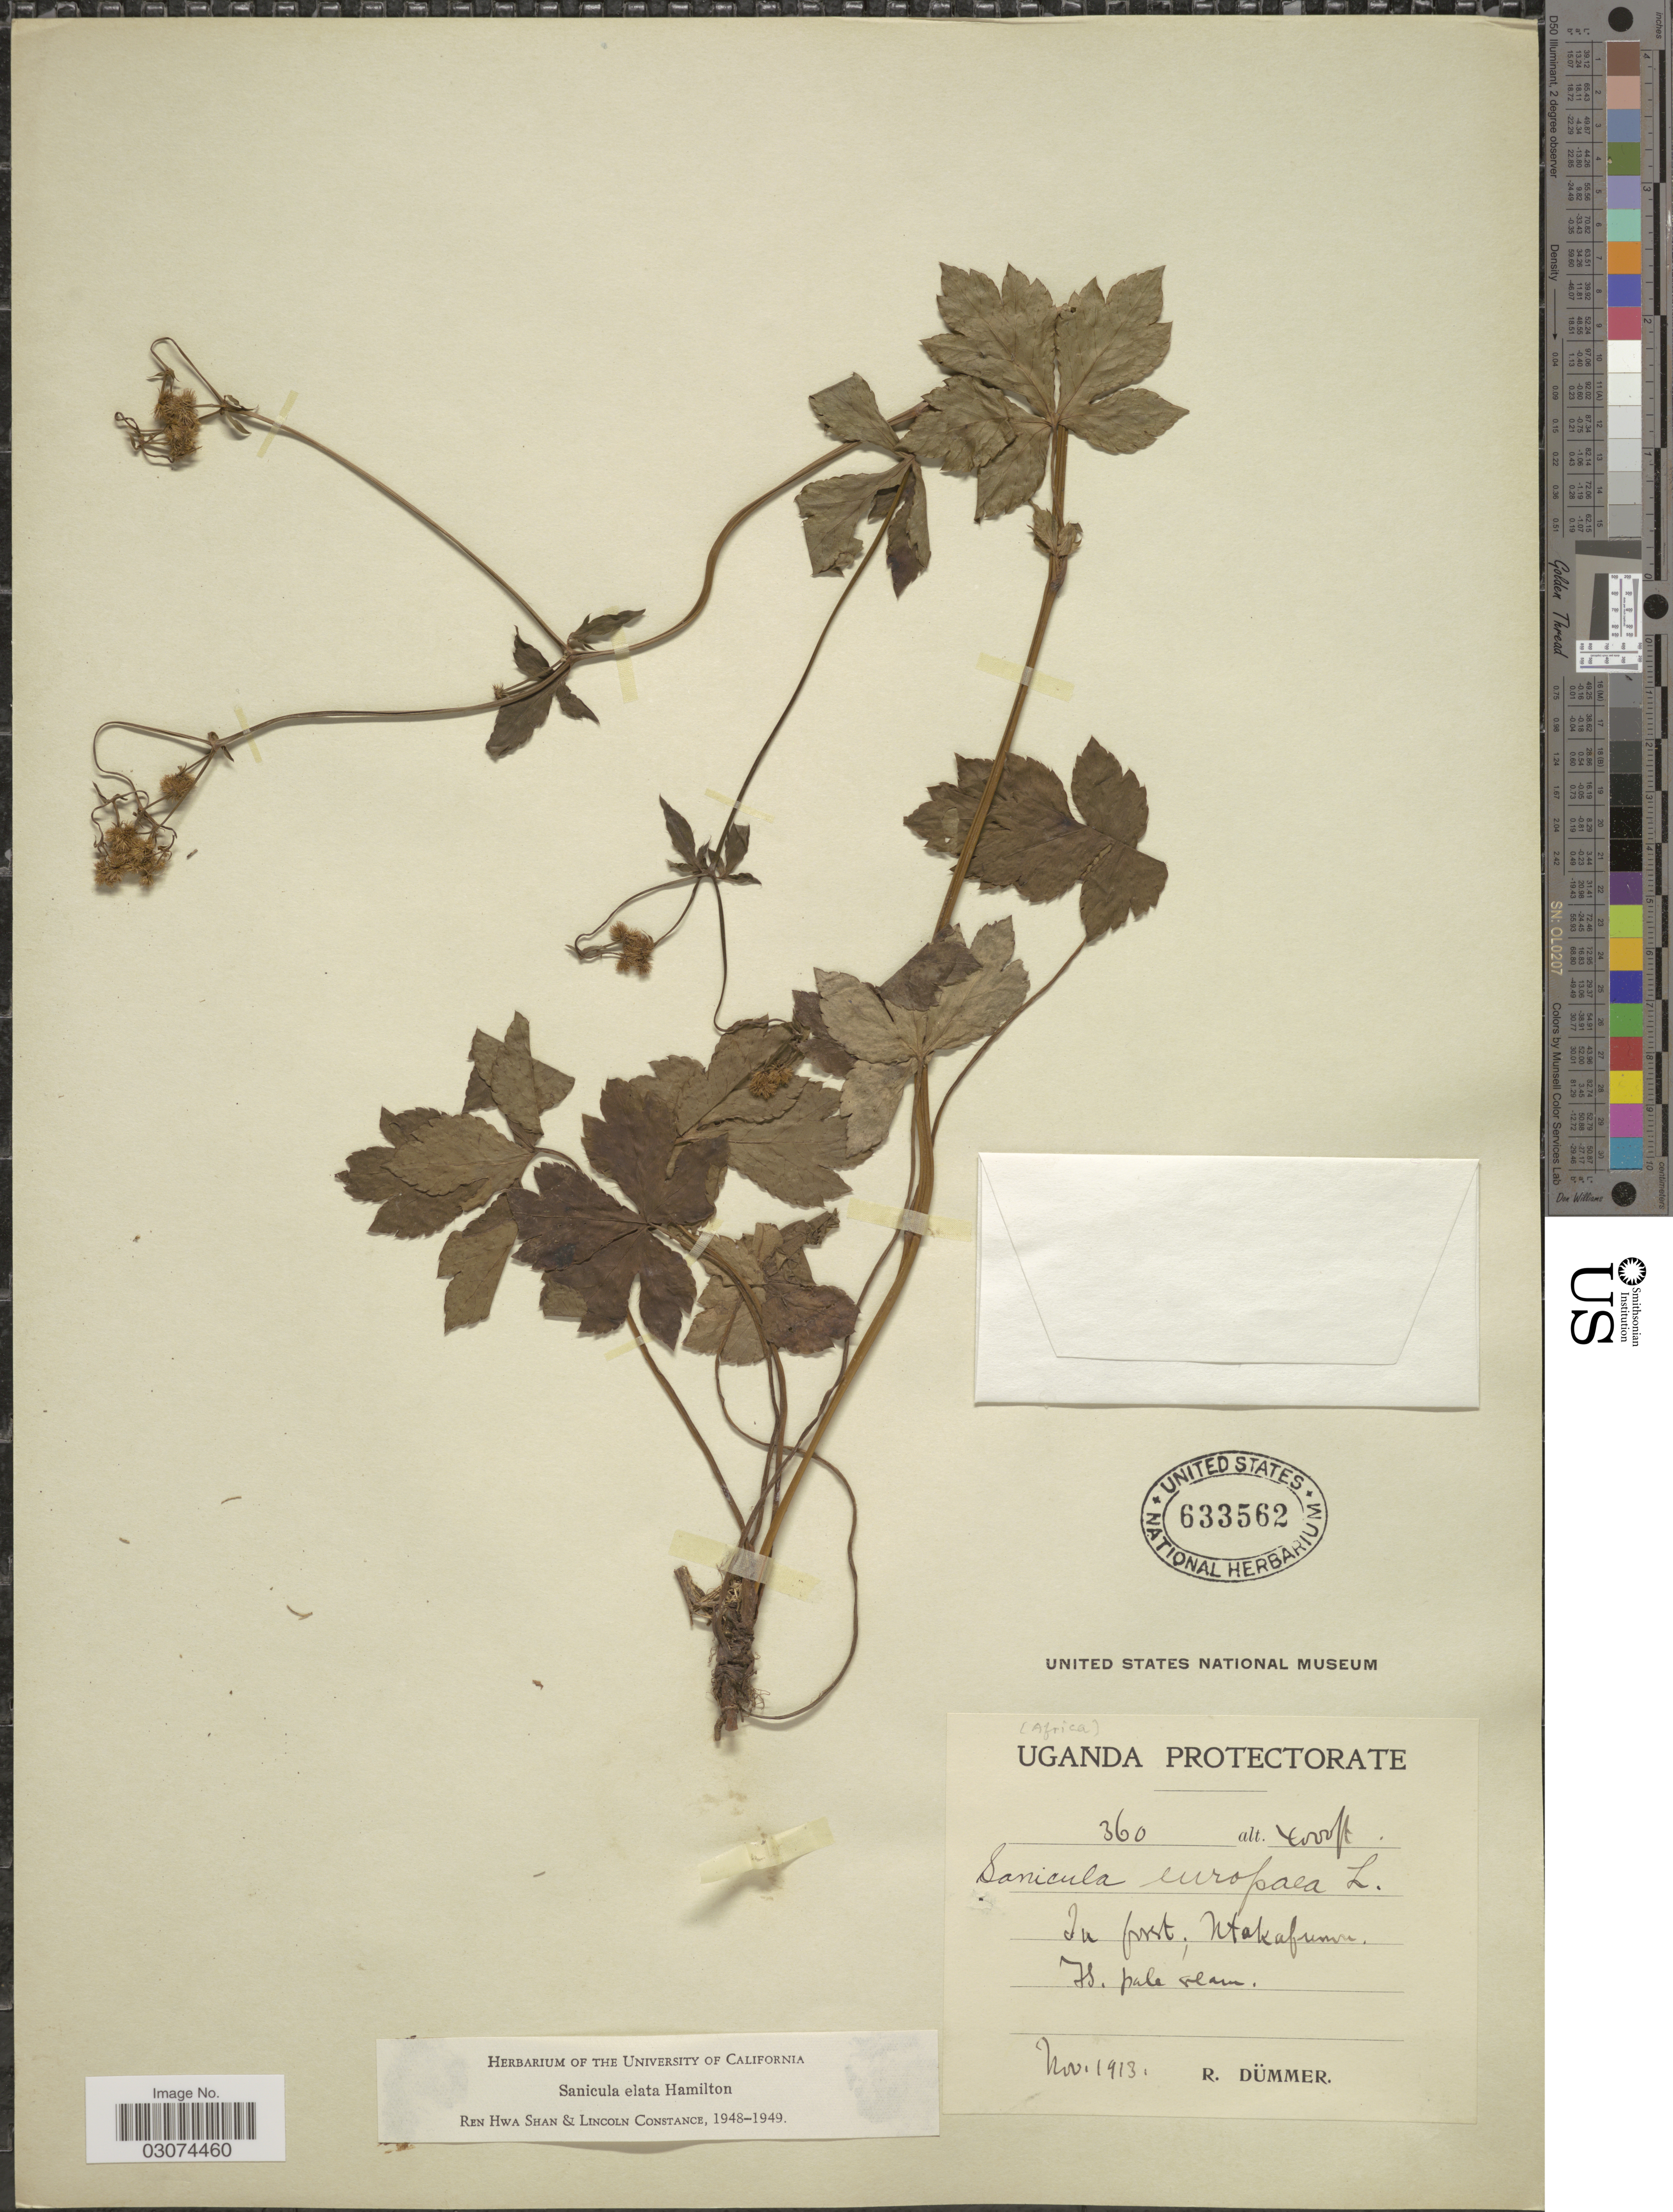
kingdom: Plantae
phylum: Tracheophyta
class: Magnoliopsida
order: Apiales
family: Apiaceae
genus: Sanicula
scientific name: Sanicula elata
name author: Buch.-Ham. ex D. Don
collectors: R. A. Dümmer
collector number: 360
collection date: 1913-11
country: Uganda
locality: Uganda Protectorate. In forest; Ntakafunvu.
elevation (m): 1219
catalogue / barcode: US 633562